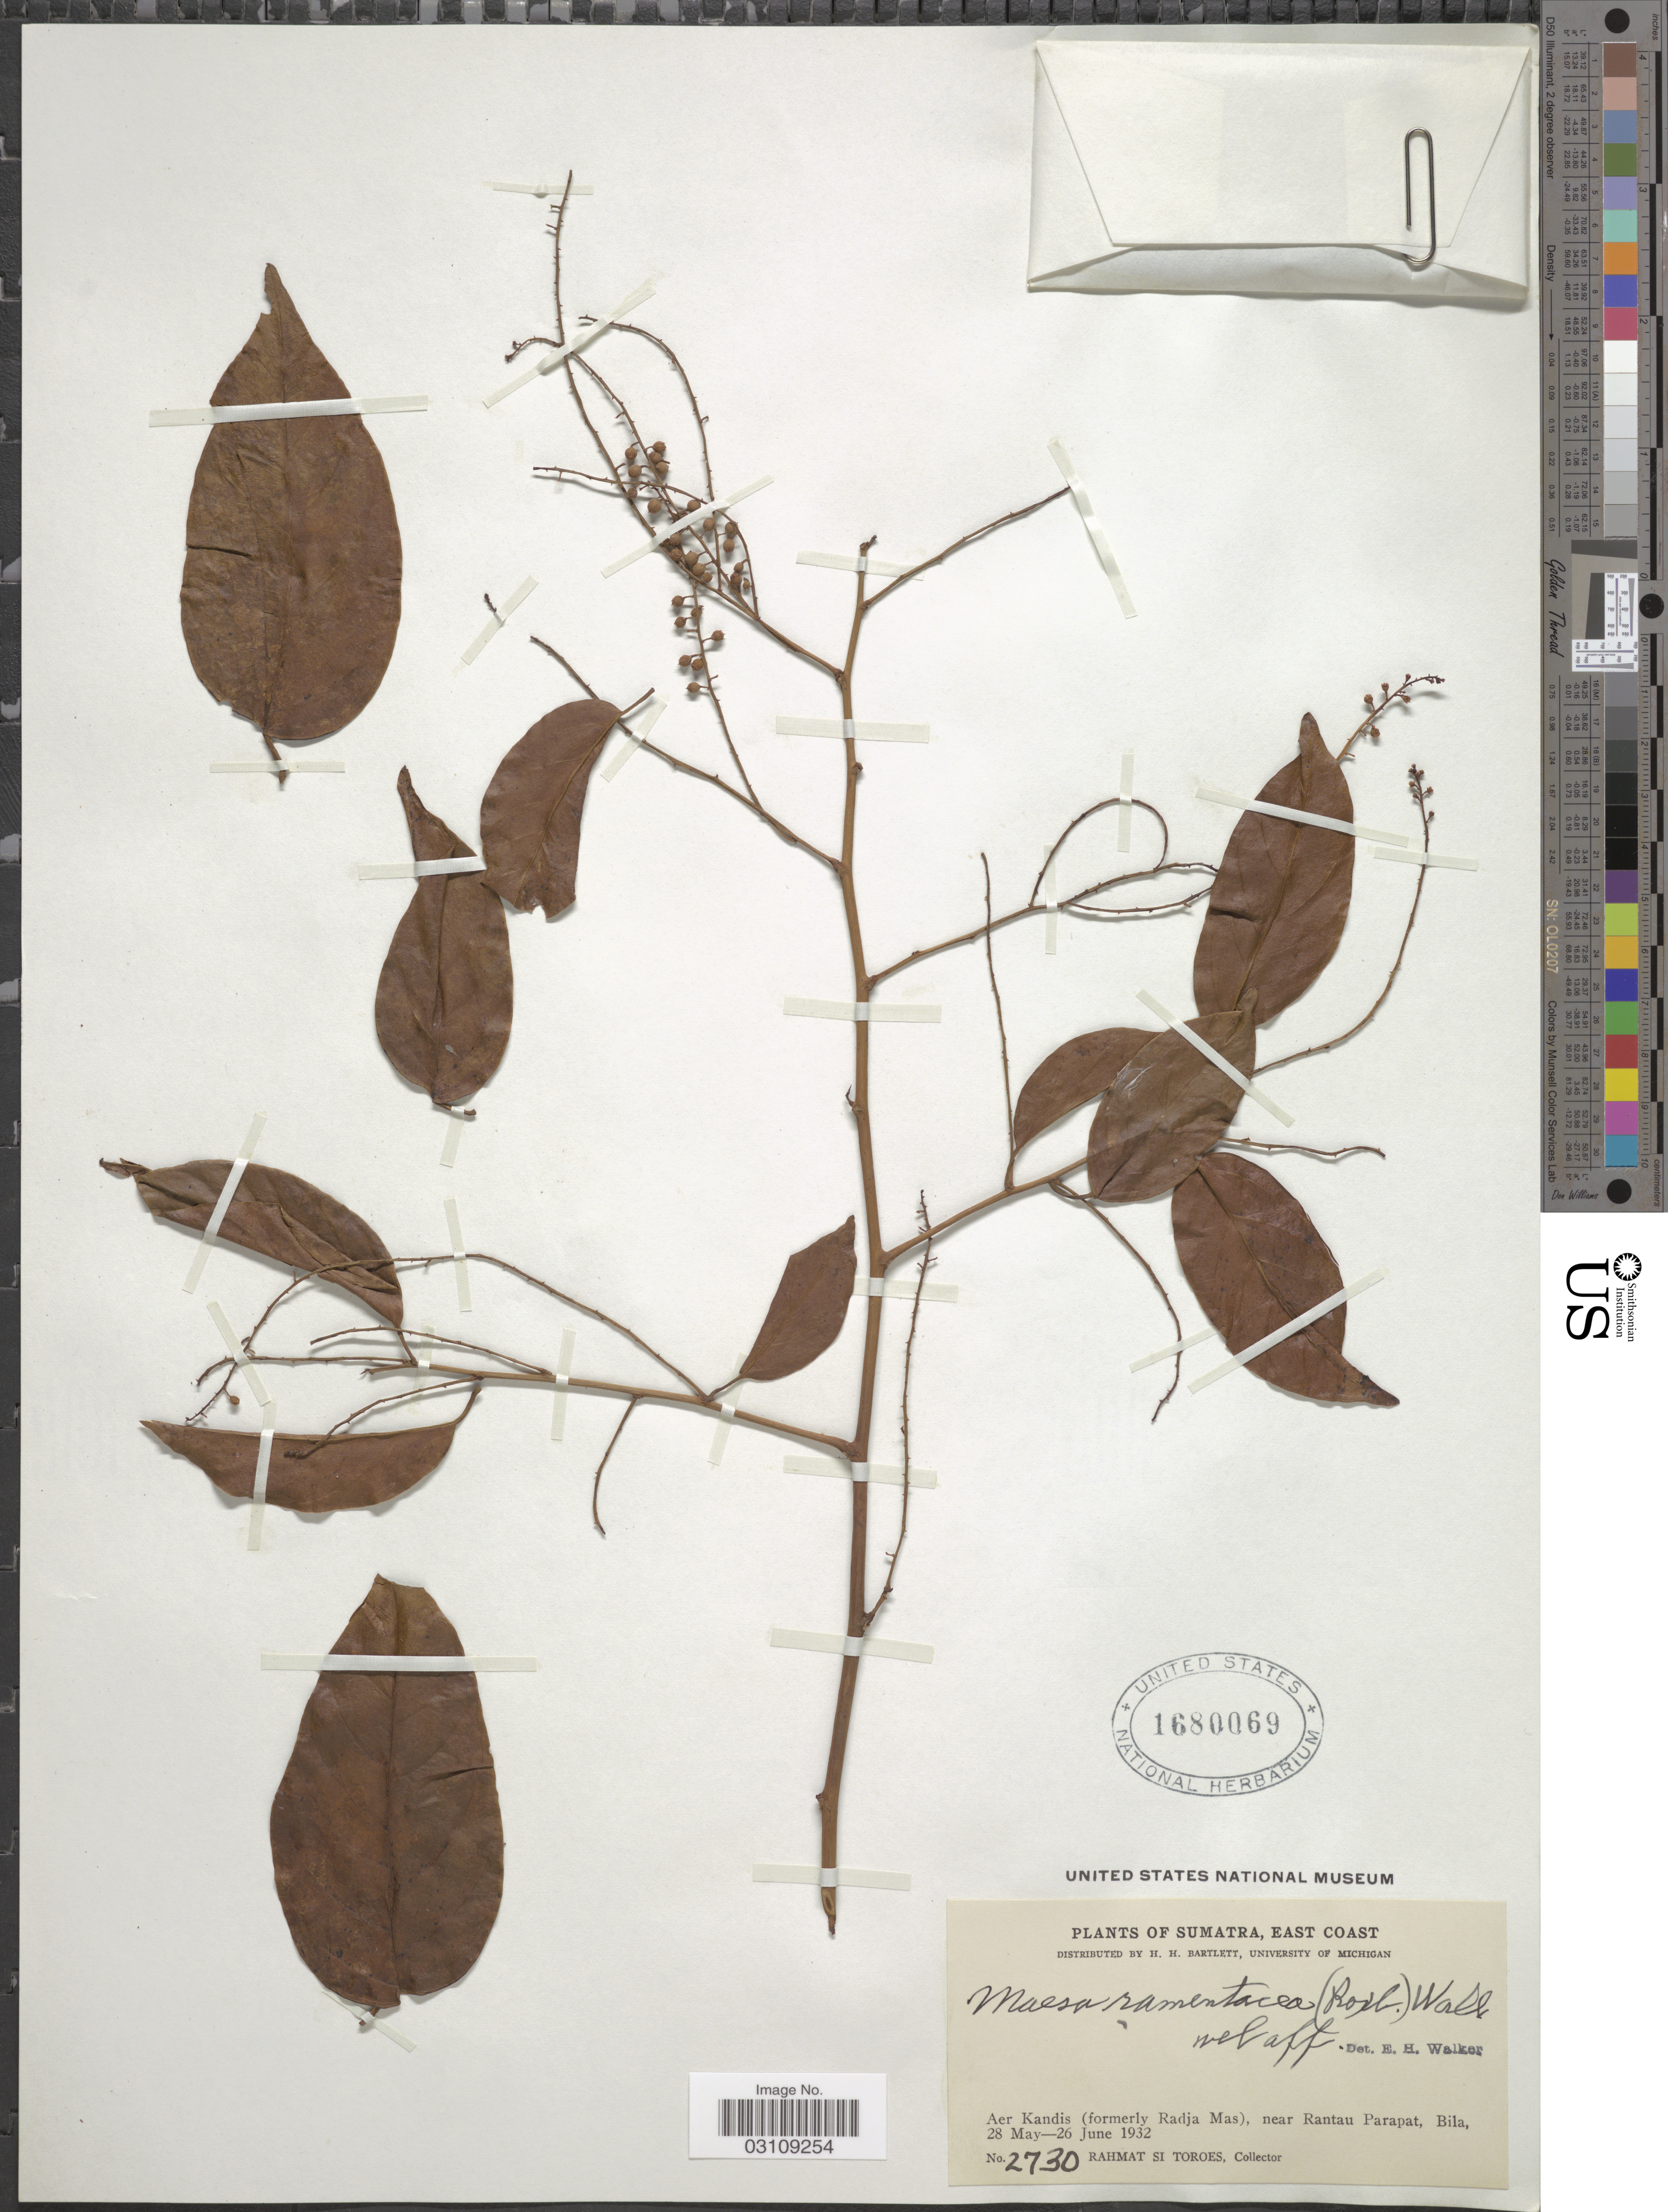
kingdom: Plantae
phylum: Tracheophyta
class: Magnoliopsida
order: Ericales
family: Primulaceae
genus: Maesa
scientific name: Maesa ramentacea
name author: (Roxb.) A. DC.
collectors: Rahmat Si Boeea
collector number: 2730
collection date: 1932-05-28/1932-06-26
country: Indonesia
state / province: Sumatra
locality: East Coast. Aer Kandis (formerly Radja Mas), near Rantau Parapat, Bila.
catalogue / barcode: US 1680069